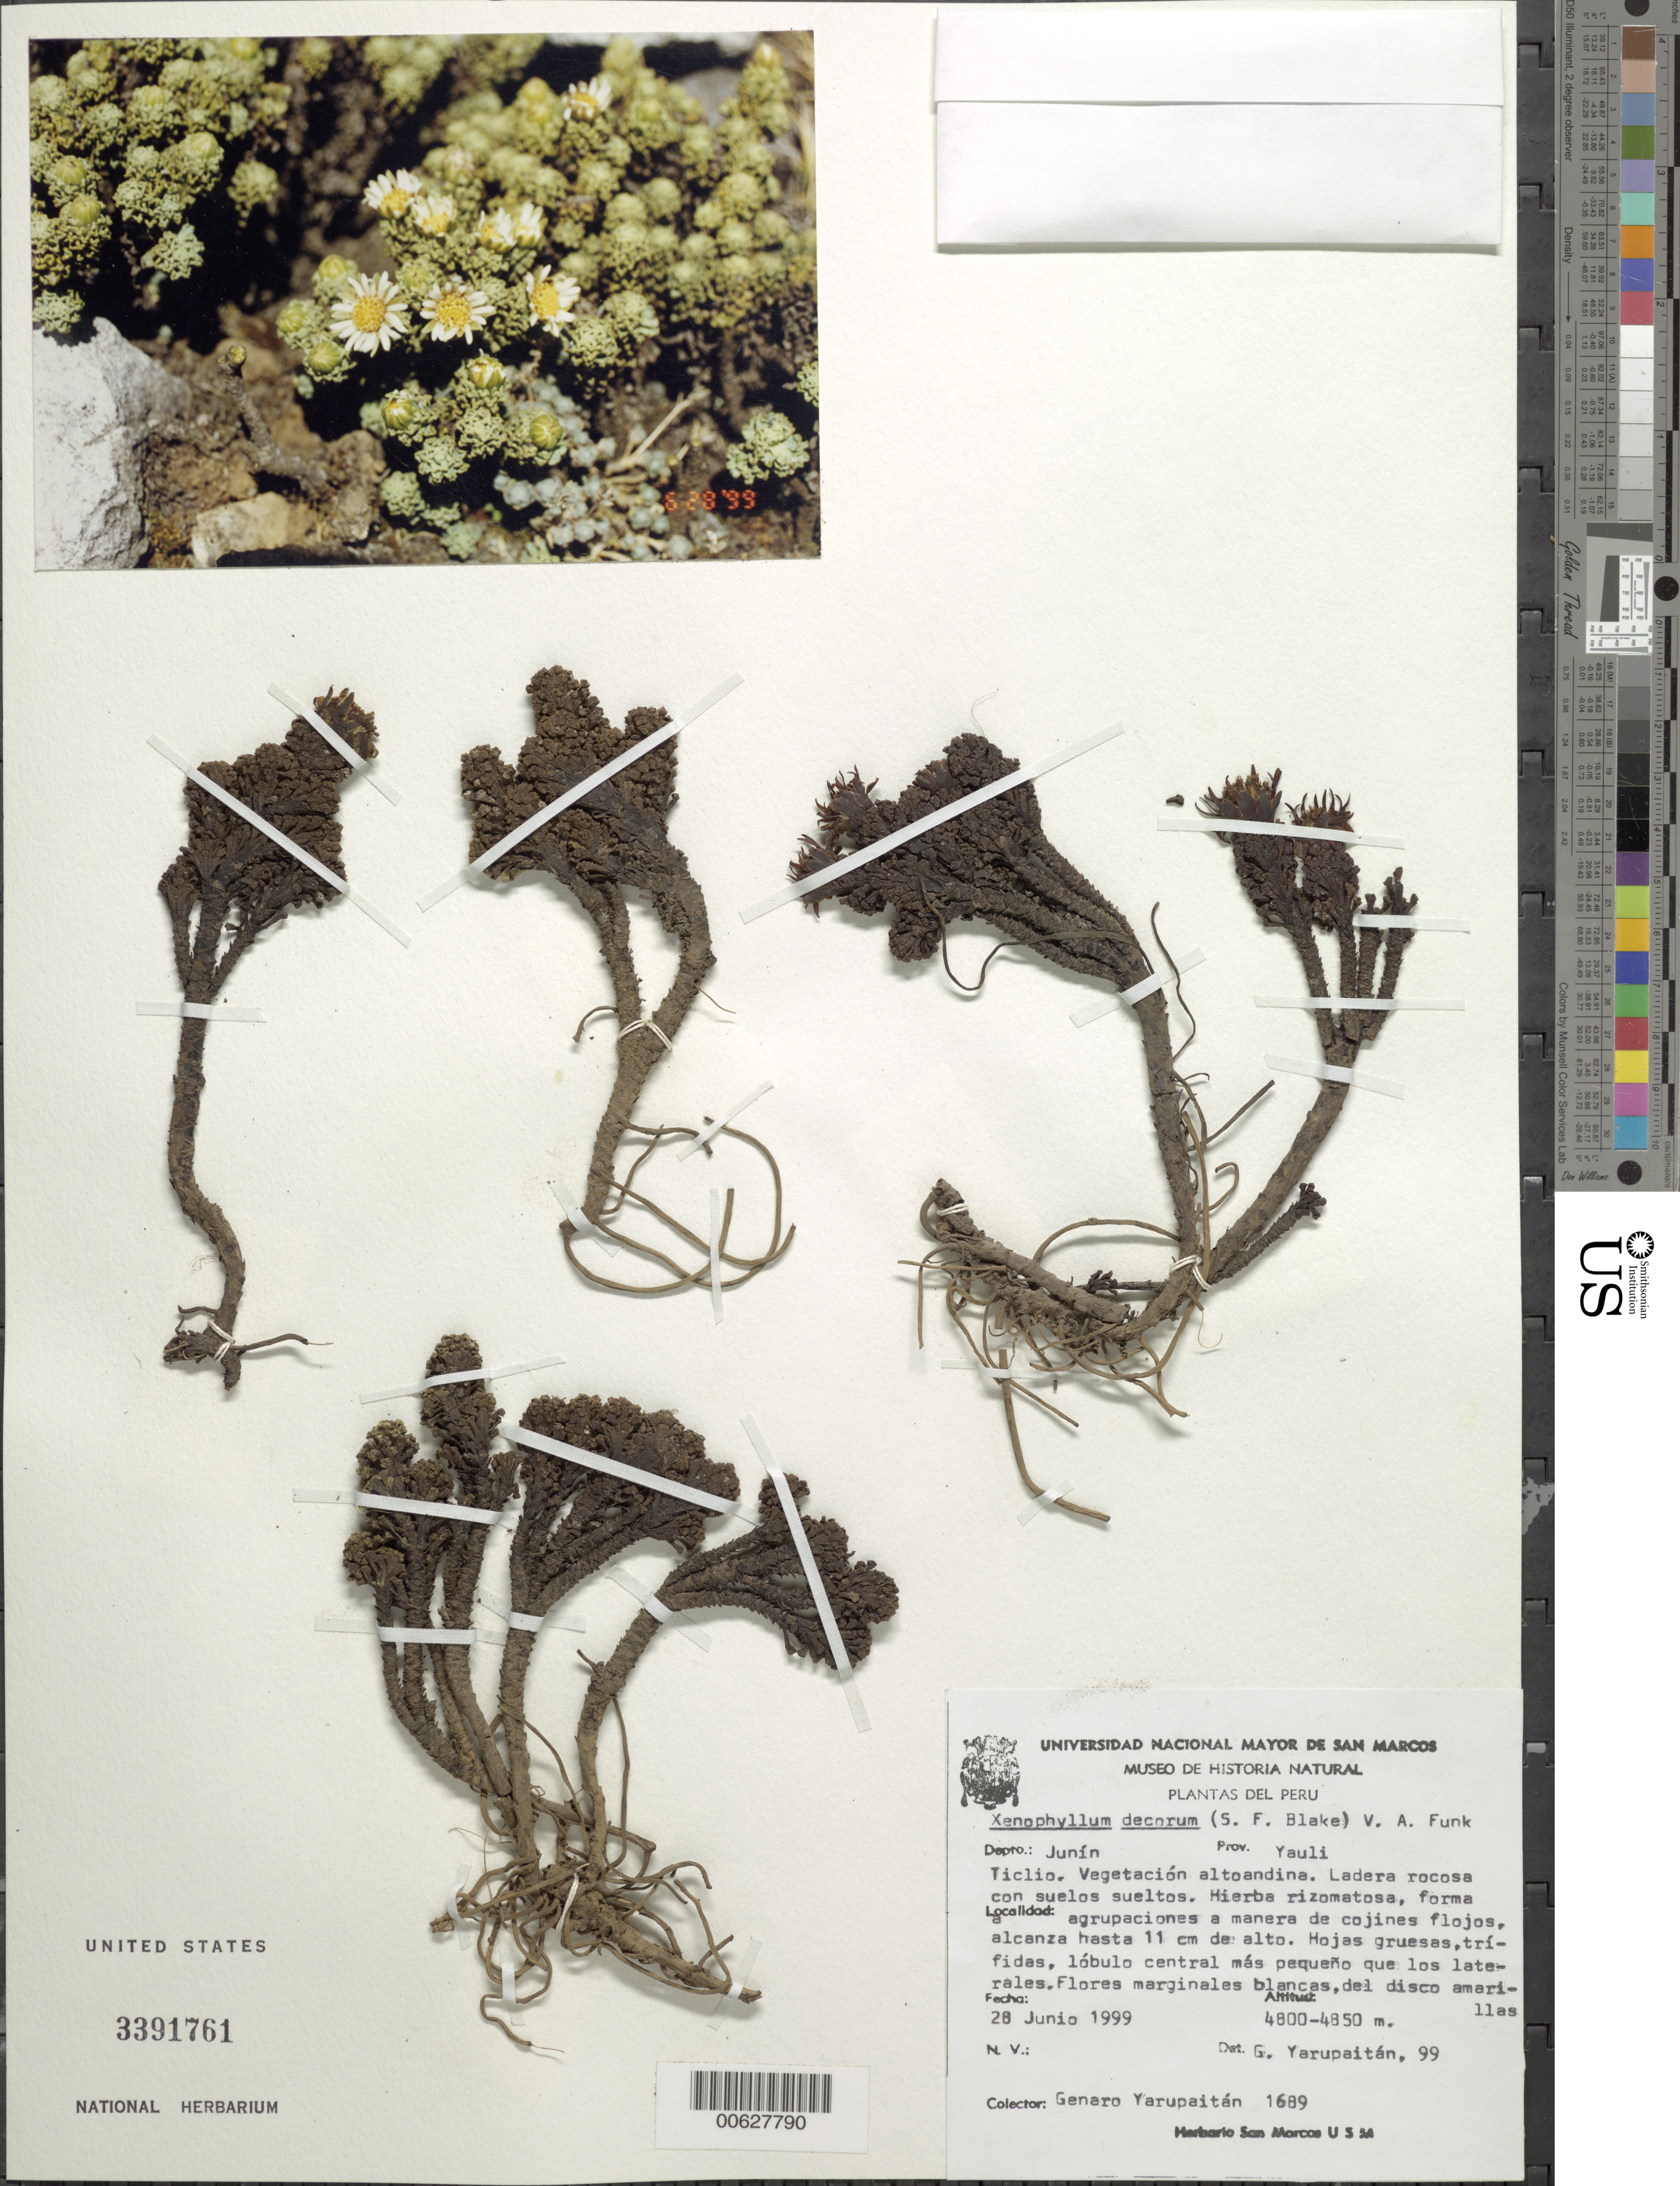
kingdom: Plantae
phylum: Tracheophyta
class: Magnoliopsida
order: Asterales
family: Asteraceae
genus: Xenophyllum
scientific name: Xenophyllum decorum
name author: (S.F. Blake) V.A. Funk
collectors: G. Yarupaitán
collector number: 1689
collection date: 1999-06-28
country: Peru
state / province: Junín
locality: Prov. Yauli, Ticlio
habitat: Vegetacion altoandina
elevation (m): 4800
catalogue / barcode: US 3391761